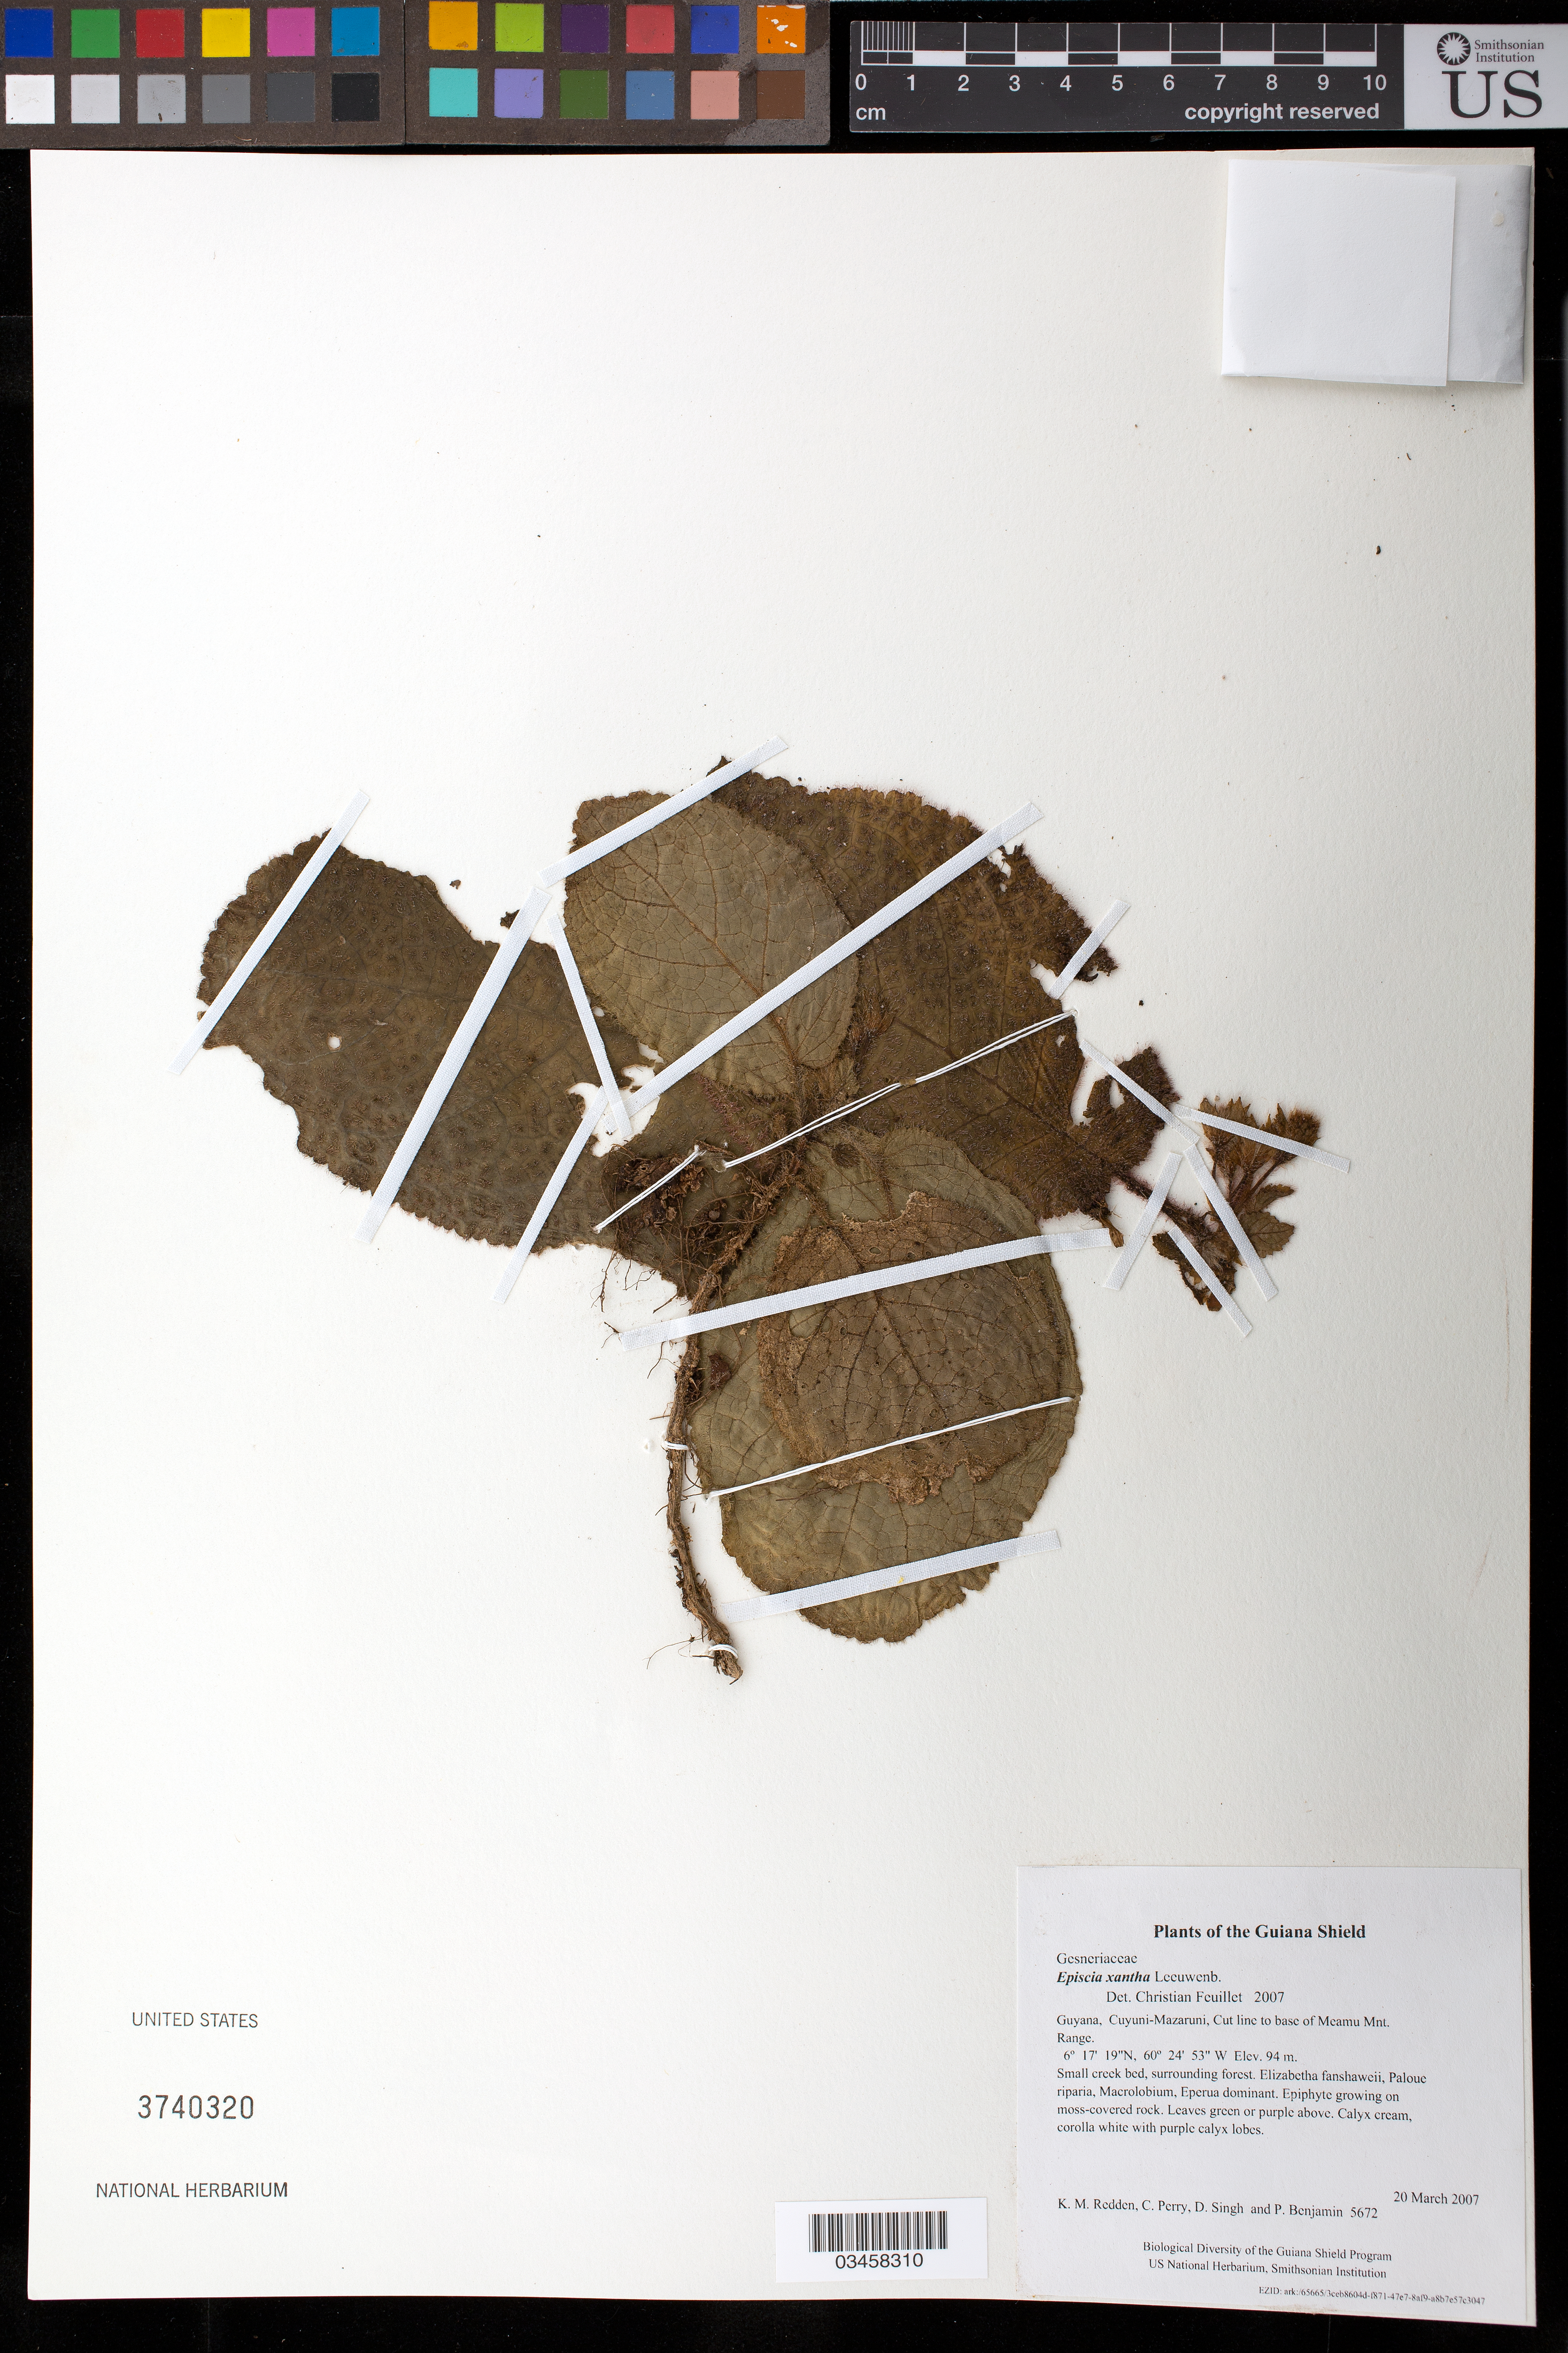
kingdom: Plantae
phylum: Tracheophyta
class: Magnoliopsida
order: Lamiales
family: Gesneriaceae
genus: Episcia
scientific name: Episcia xantha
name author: Leeuwenb.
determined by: Feuillet, C.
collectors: K. M. Redden, C. Perry, D. Singh & P. Benjamin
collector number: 5672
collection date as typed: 20 March 2007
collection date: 2007-03-20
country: Guyana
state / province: Cuyuni-Mazaruni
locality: Cut line to base of Meamu Mnt. Range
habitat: Small creek bed, surrounding forest. Elizabetha fanshaweii, Paloue riparia, Macrolobium, Eperua dominant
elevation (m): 94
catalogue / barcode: US 3740320